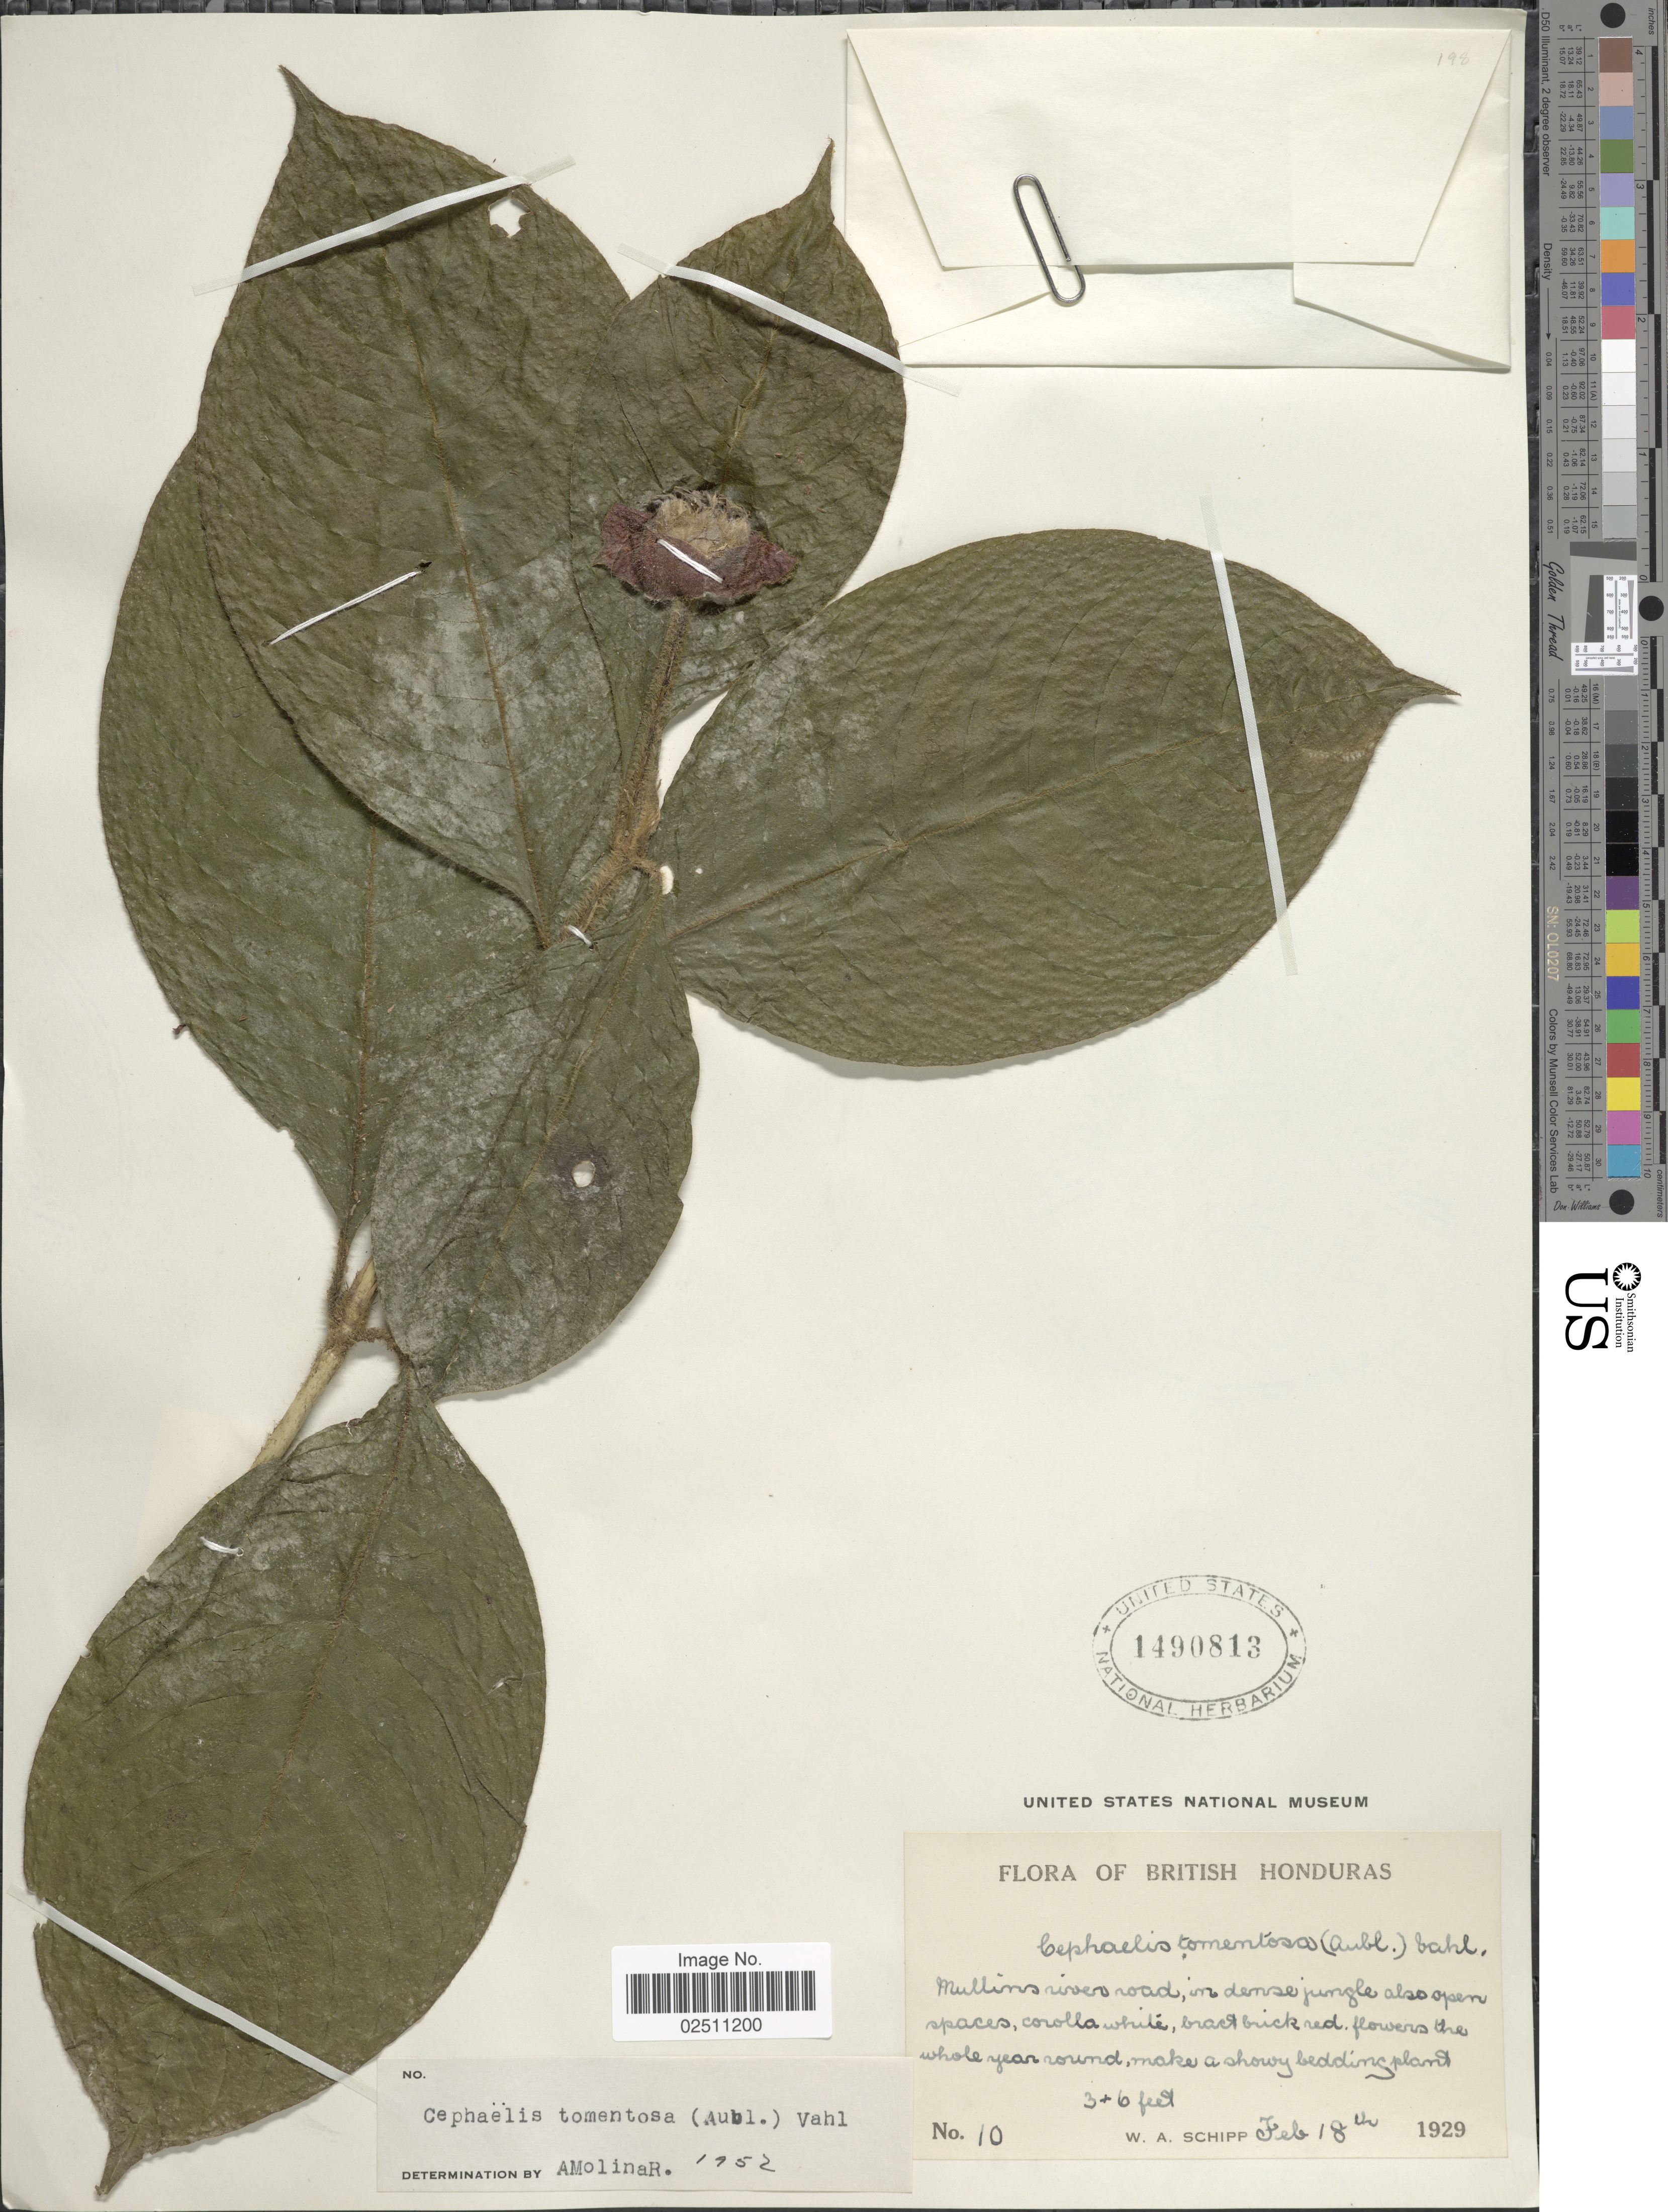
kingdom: Plantae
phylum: Tracheophyta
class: Magnoliopsida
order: Gentianales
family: Rubiaceae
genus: Psychotria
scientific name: Psychotria poeppigiana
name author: Müll. Arg.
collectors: W. Schipp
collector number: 10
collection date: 1929-02-18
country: Belize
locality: British Honduras, Mullins river road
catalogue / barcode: US 1490813